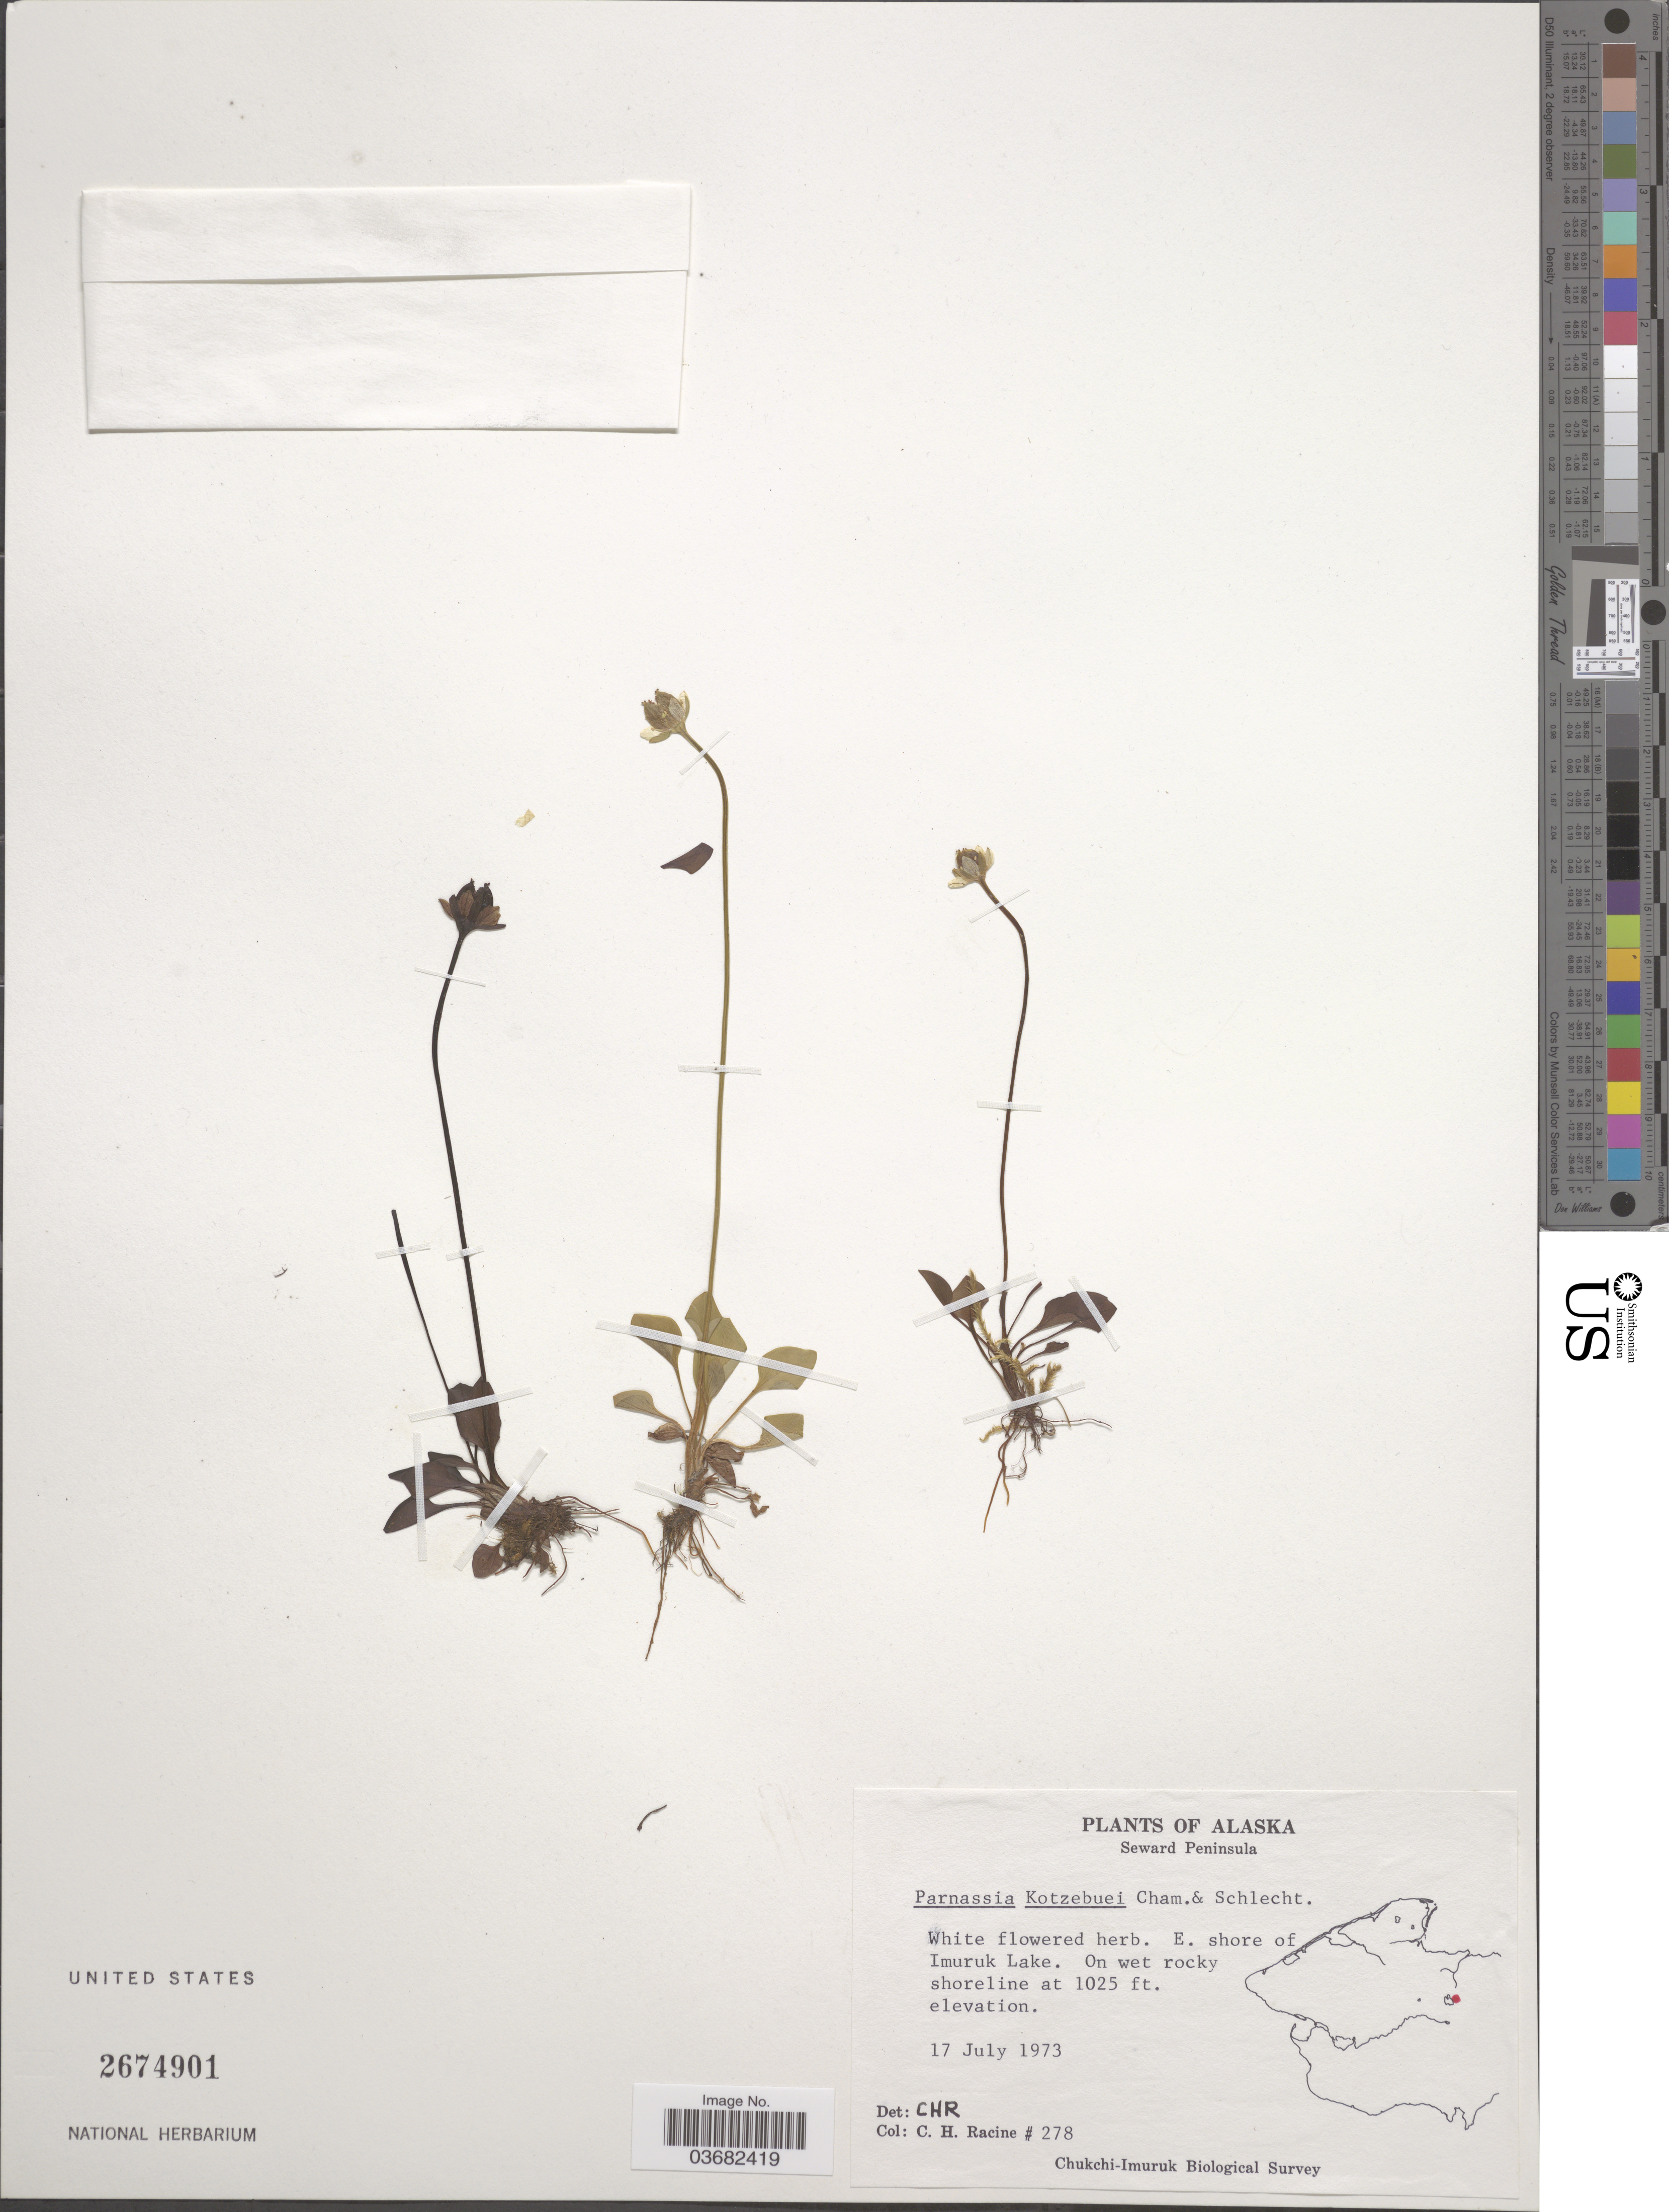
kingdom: Plantae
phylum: Tracheophyta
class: Magnoliopsida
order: Celastrales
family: Parnassiaceae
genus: Parnassia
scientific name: Parnassia kotzebuei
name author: Cham. ex Spreng.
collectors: C. Racine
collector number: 278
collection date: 1973-07-17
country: United States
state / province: Alaska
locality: Seward Peninsula. E. shore of Imuruk Lake. On wet rocky shoreline. Chukchi-Imuruk Biological Survey.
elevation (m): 312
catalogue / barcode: US 2674901